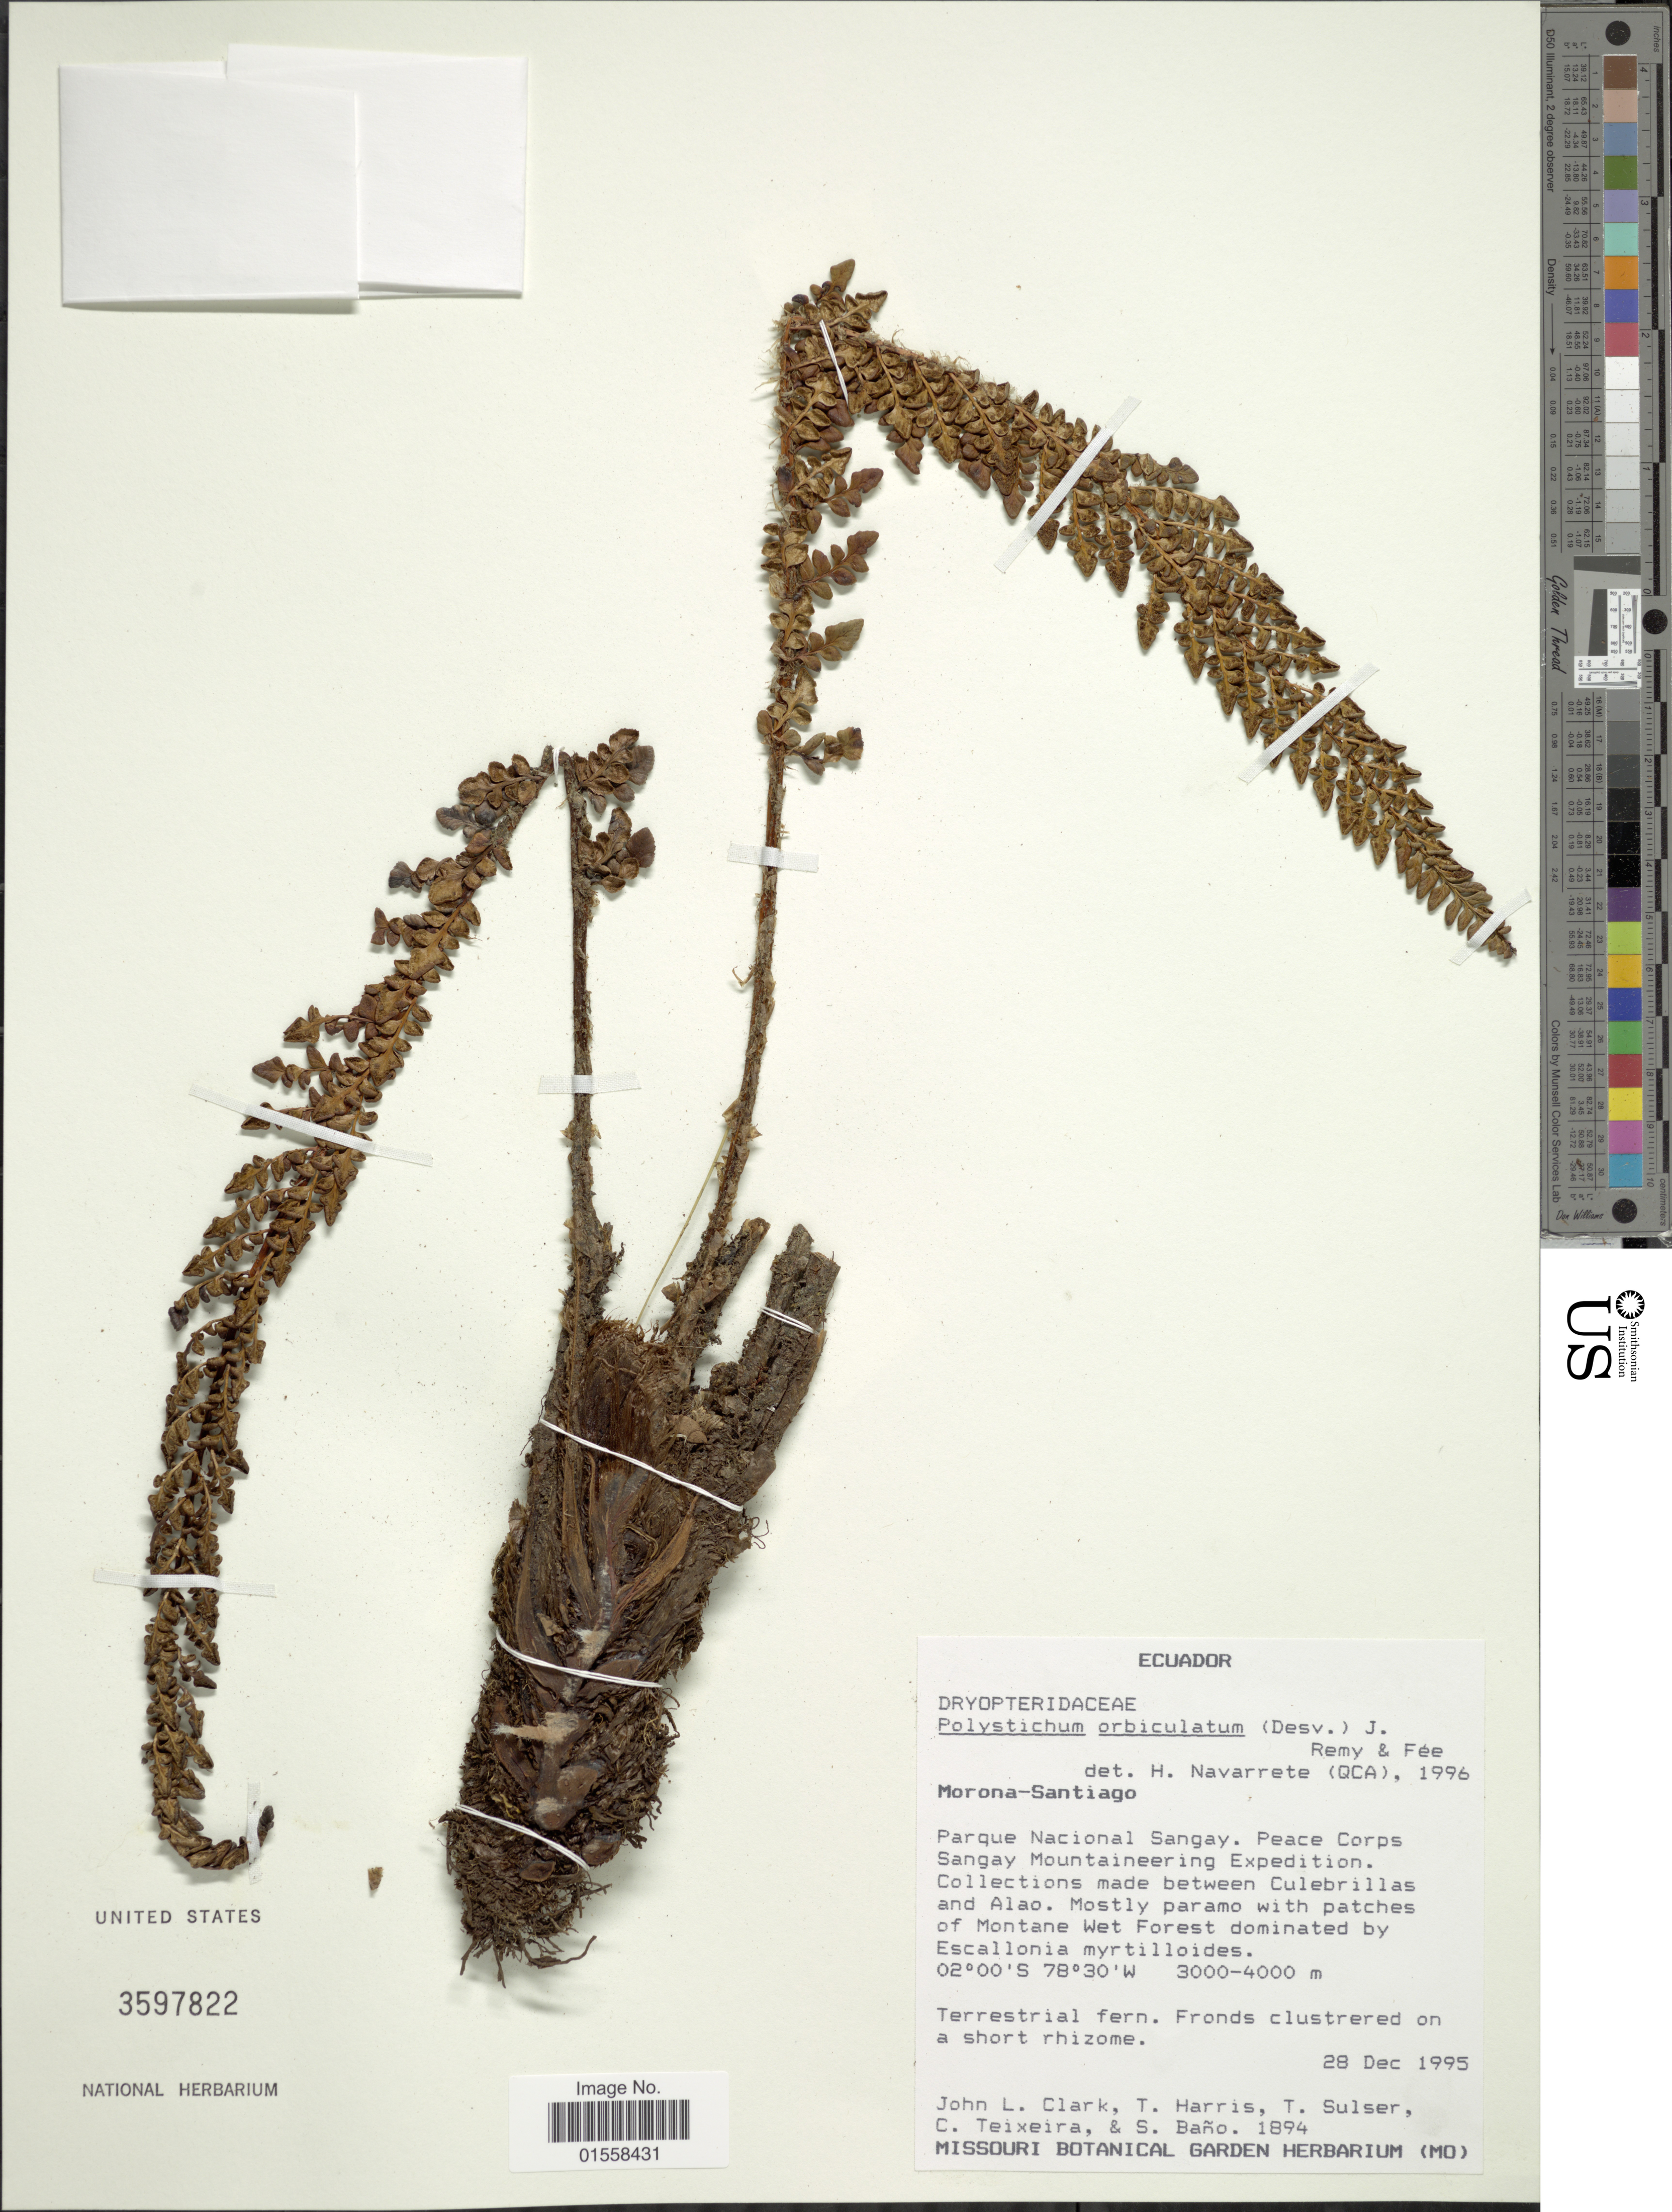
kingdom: Plantae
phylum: Tracheophyta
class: Polypodiopsida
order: Polypodiales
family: Dryopteridaceae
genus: Polystichum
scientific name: Polystichum orbiculatum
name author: (Desv.) J. Rémy & Fée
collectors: J. L. Clark, T. Harris, T. Sulser, C. Teixeira & S. Bano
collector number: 1894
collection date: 1995-12-28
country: Ecuador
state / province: Morona-Santiago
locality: Ecuador, Morona-Santiago, Parque Nacional Sangay. Culebrillas and Alao.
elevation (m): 3000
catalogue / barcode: US 3597822